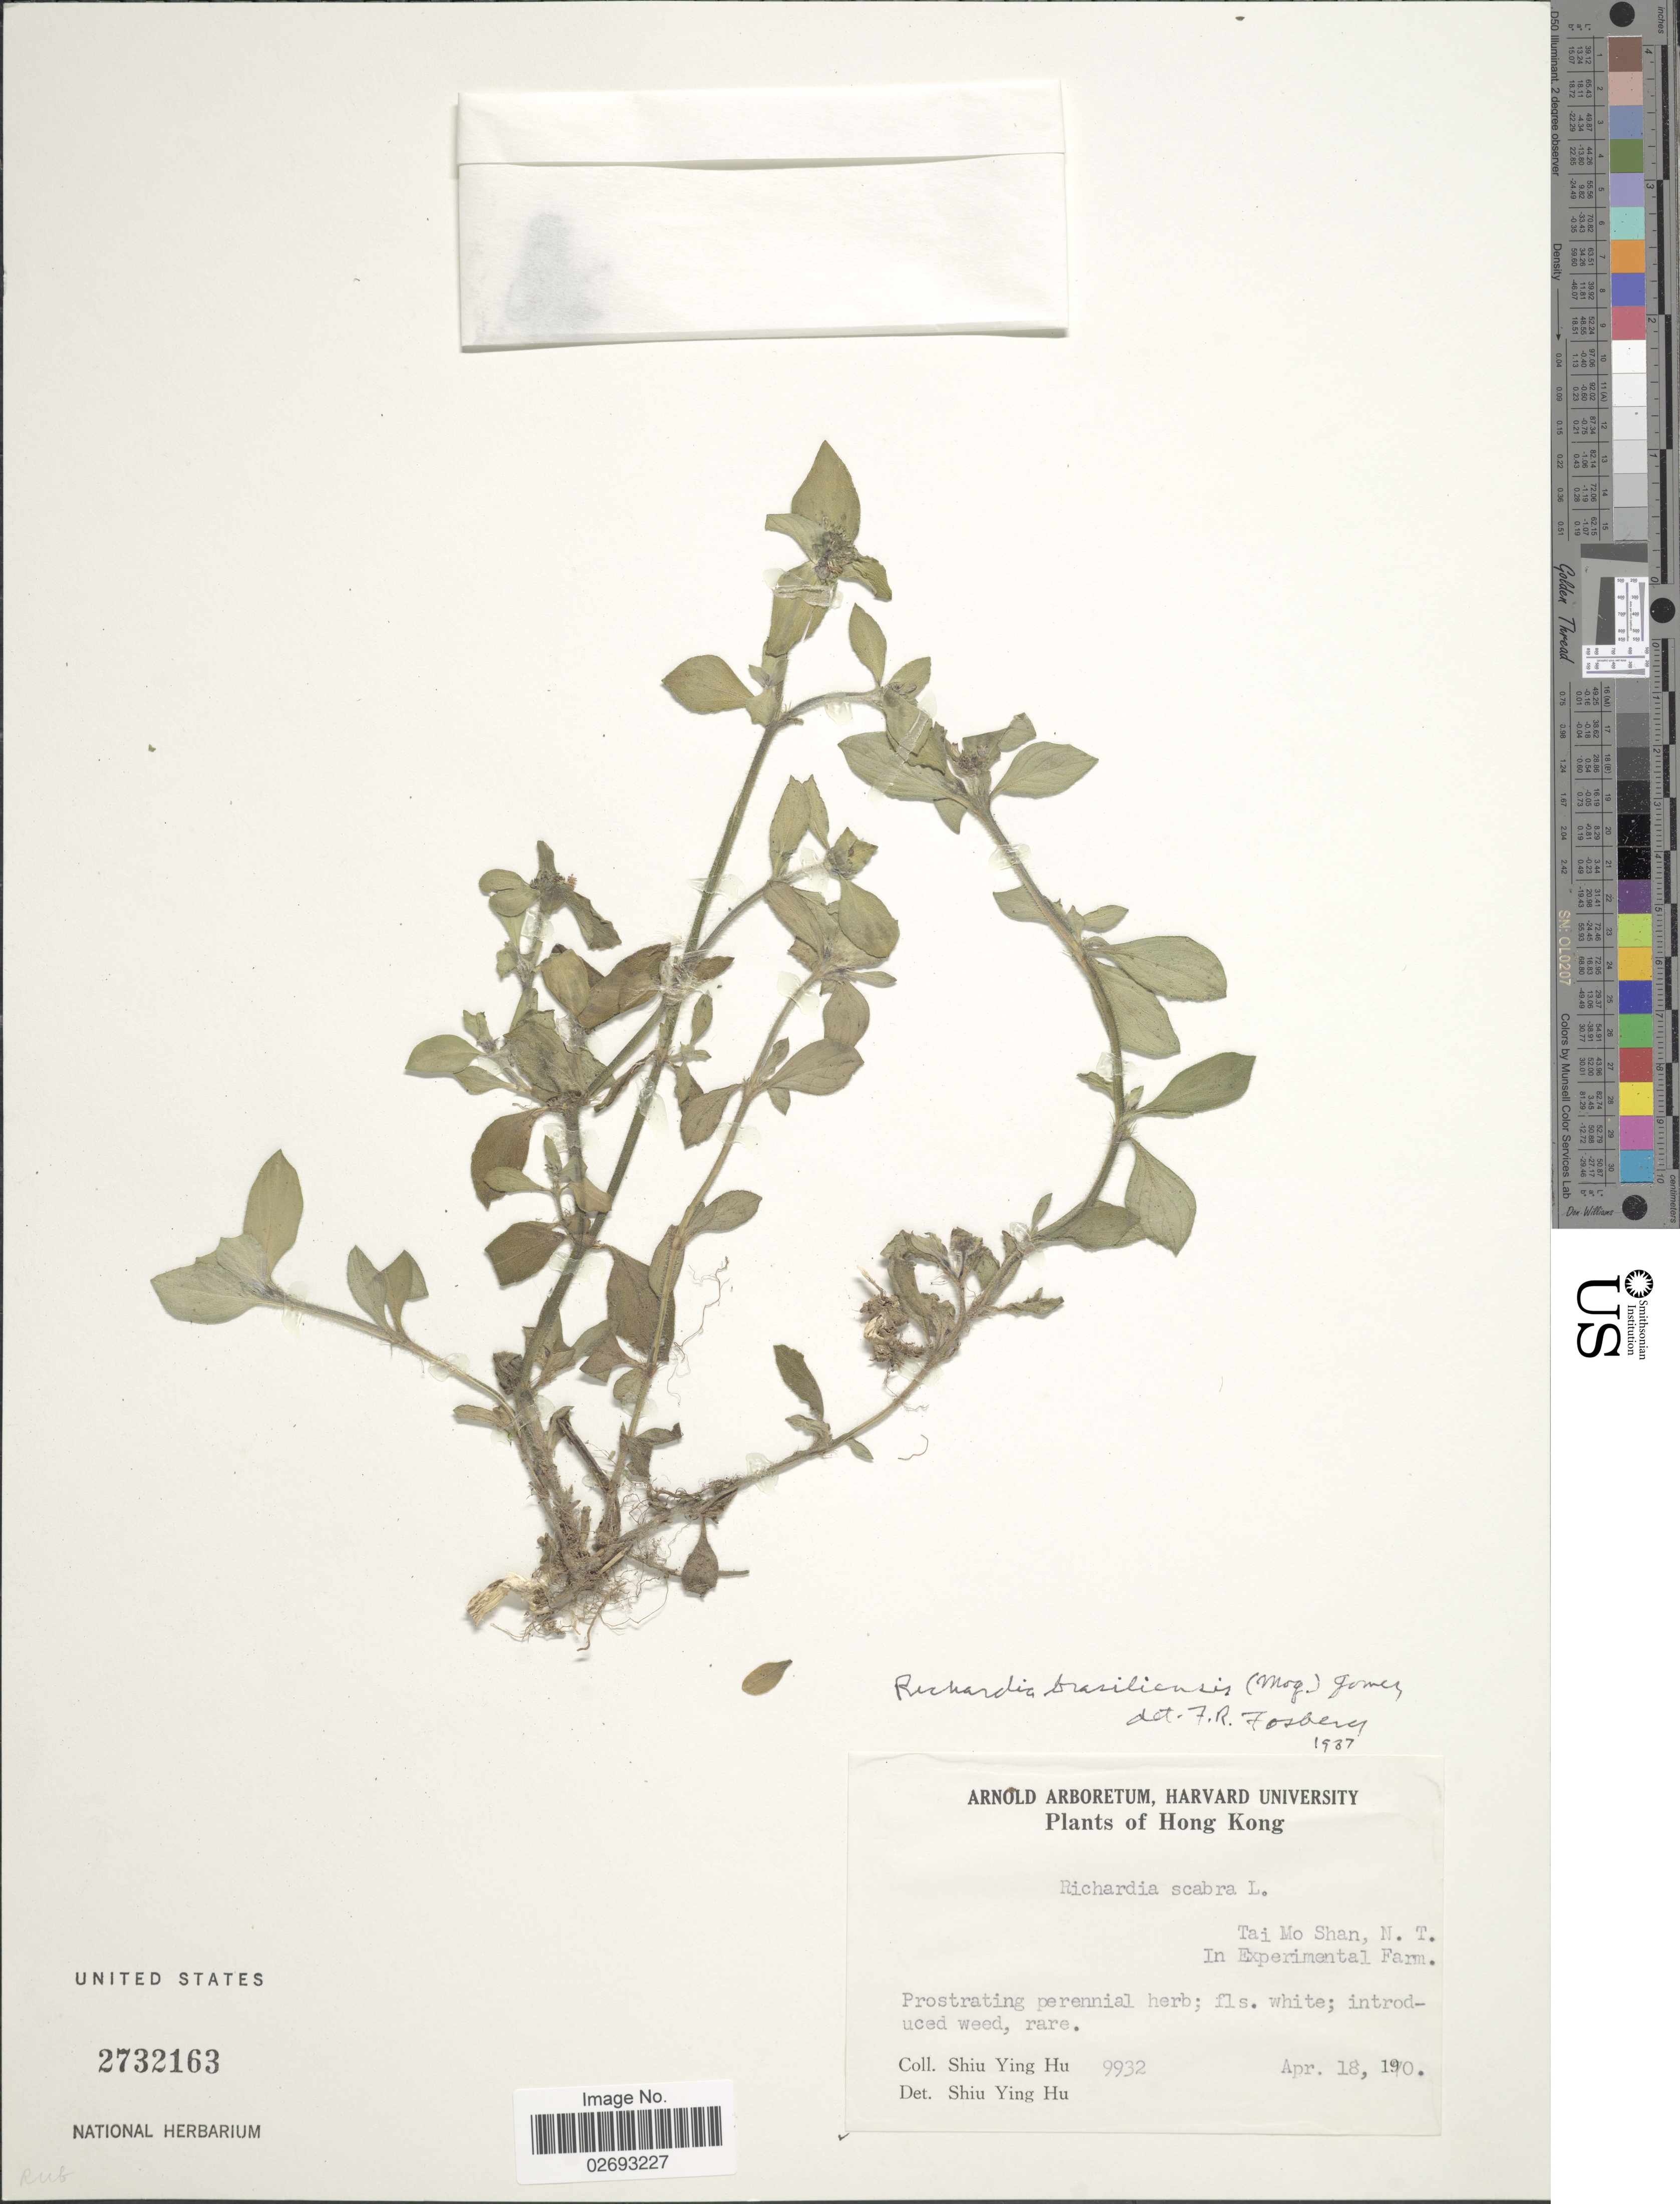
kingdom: Plantae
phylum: Tracheophyta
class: Magnoliopsida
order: Gentianales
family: Rubiaceae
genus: Richardia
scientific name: Richardia brasiliensis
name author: Gomes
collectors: S. Y. Hu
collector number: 9932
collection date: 1970-04-18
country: China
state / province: Hong Kong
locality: Tai Mo Shan, N.T. In Experimental Farm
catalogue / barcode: US 2732163